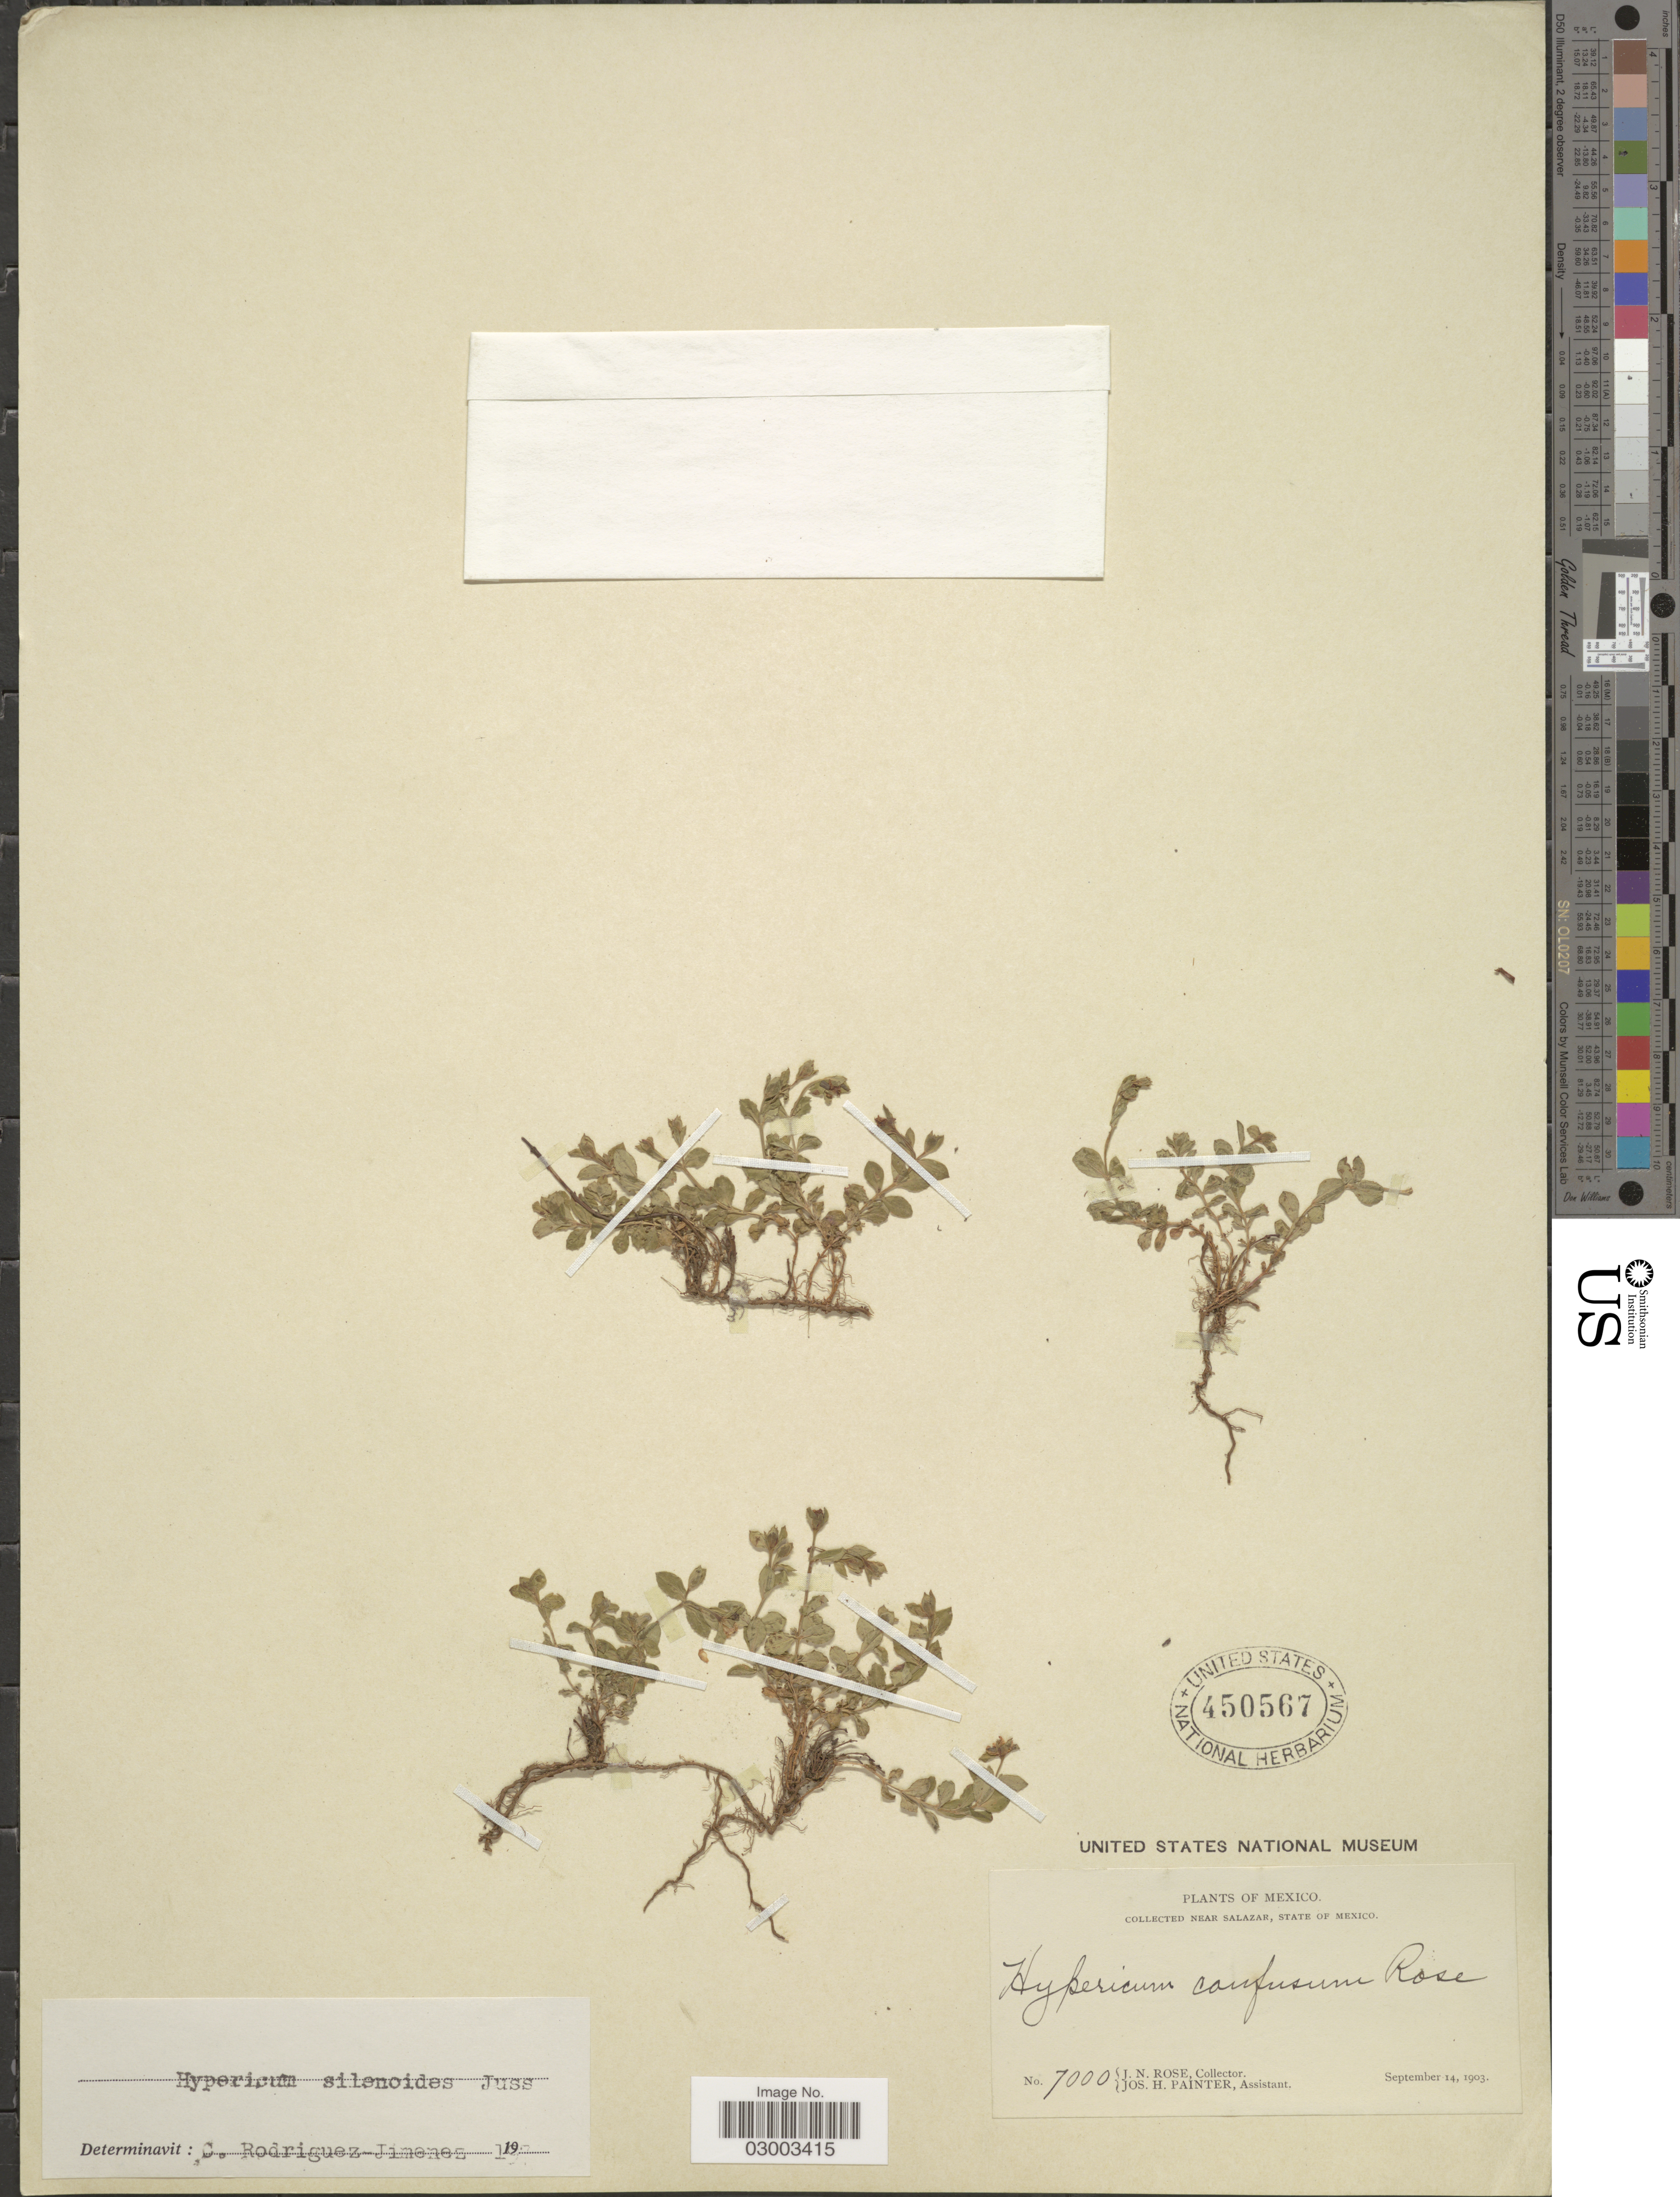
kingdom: Plantae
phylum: Tracheophyta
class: Magnoliopsida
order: Malpighiales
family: Hypericaceae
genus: Hypericum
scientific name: Hypericum silenoides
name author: Juss.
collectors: J. N. Rose & J. H. Painter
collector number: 7000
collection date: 1903-09-14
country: Mexico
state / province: México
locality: Near Salazar, State of Mexico.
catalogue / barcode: US 450567